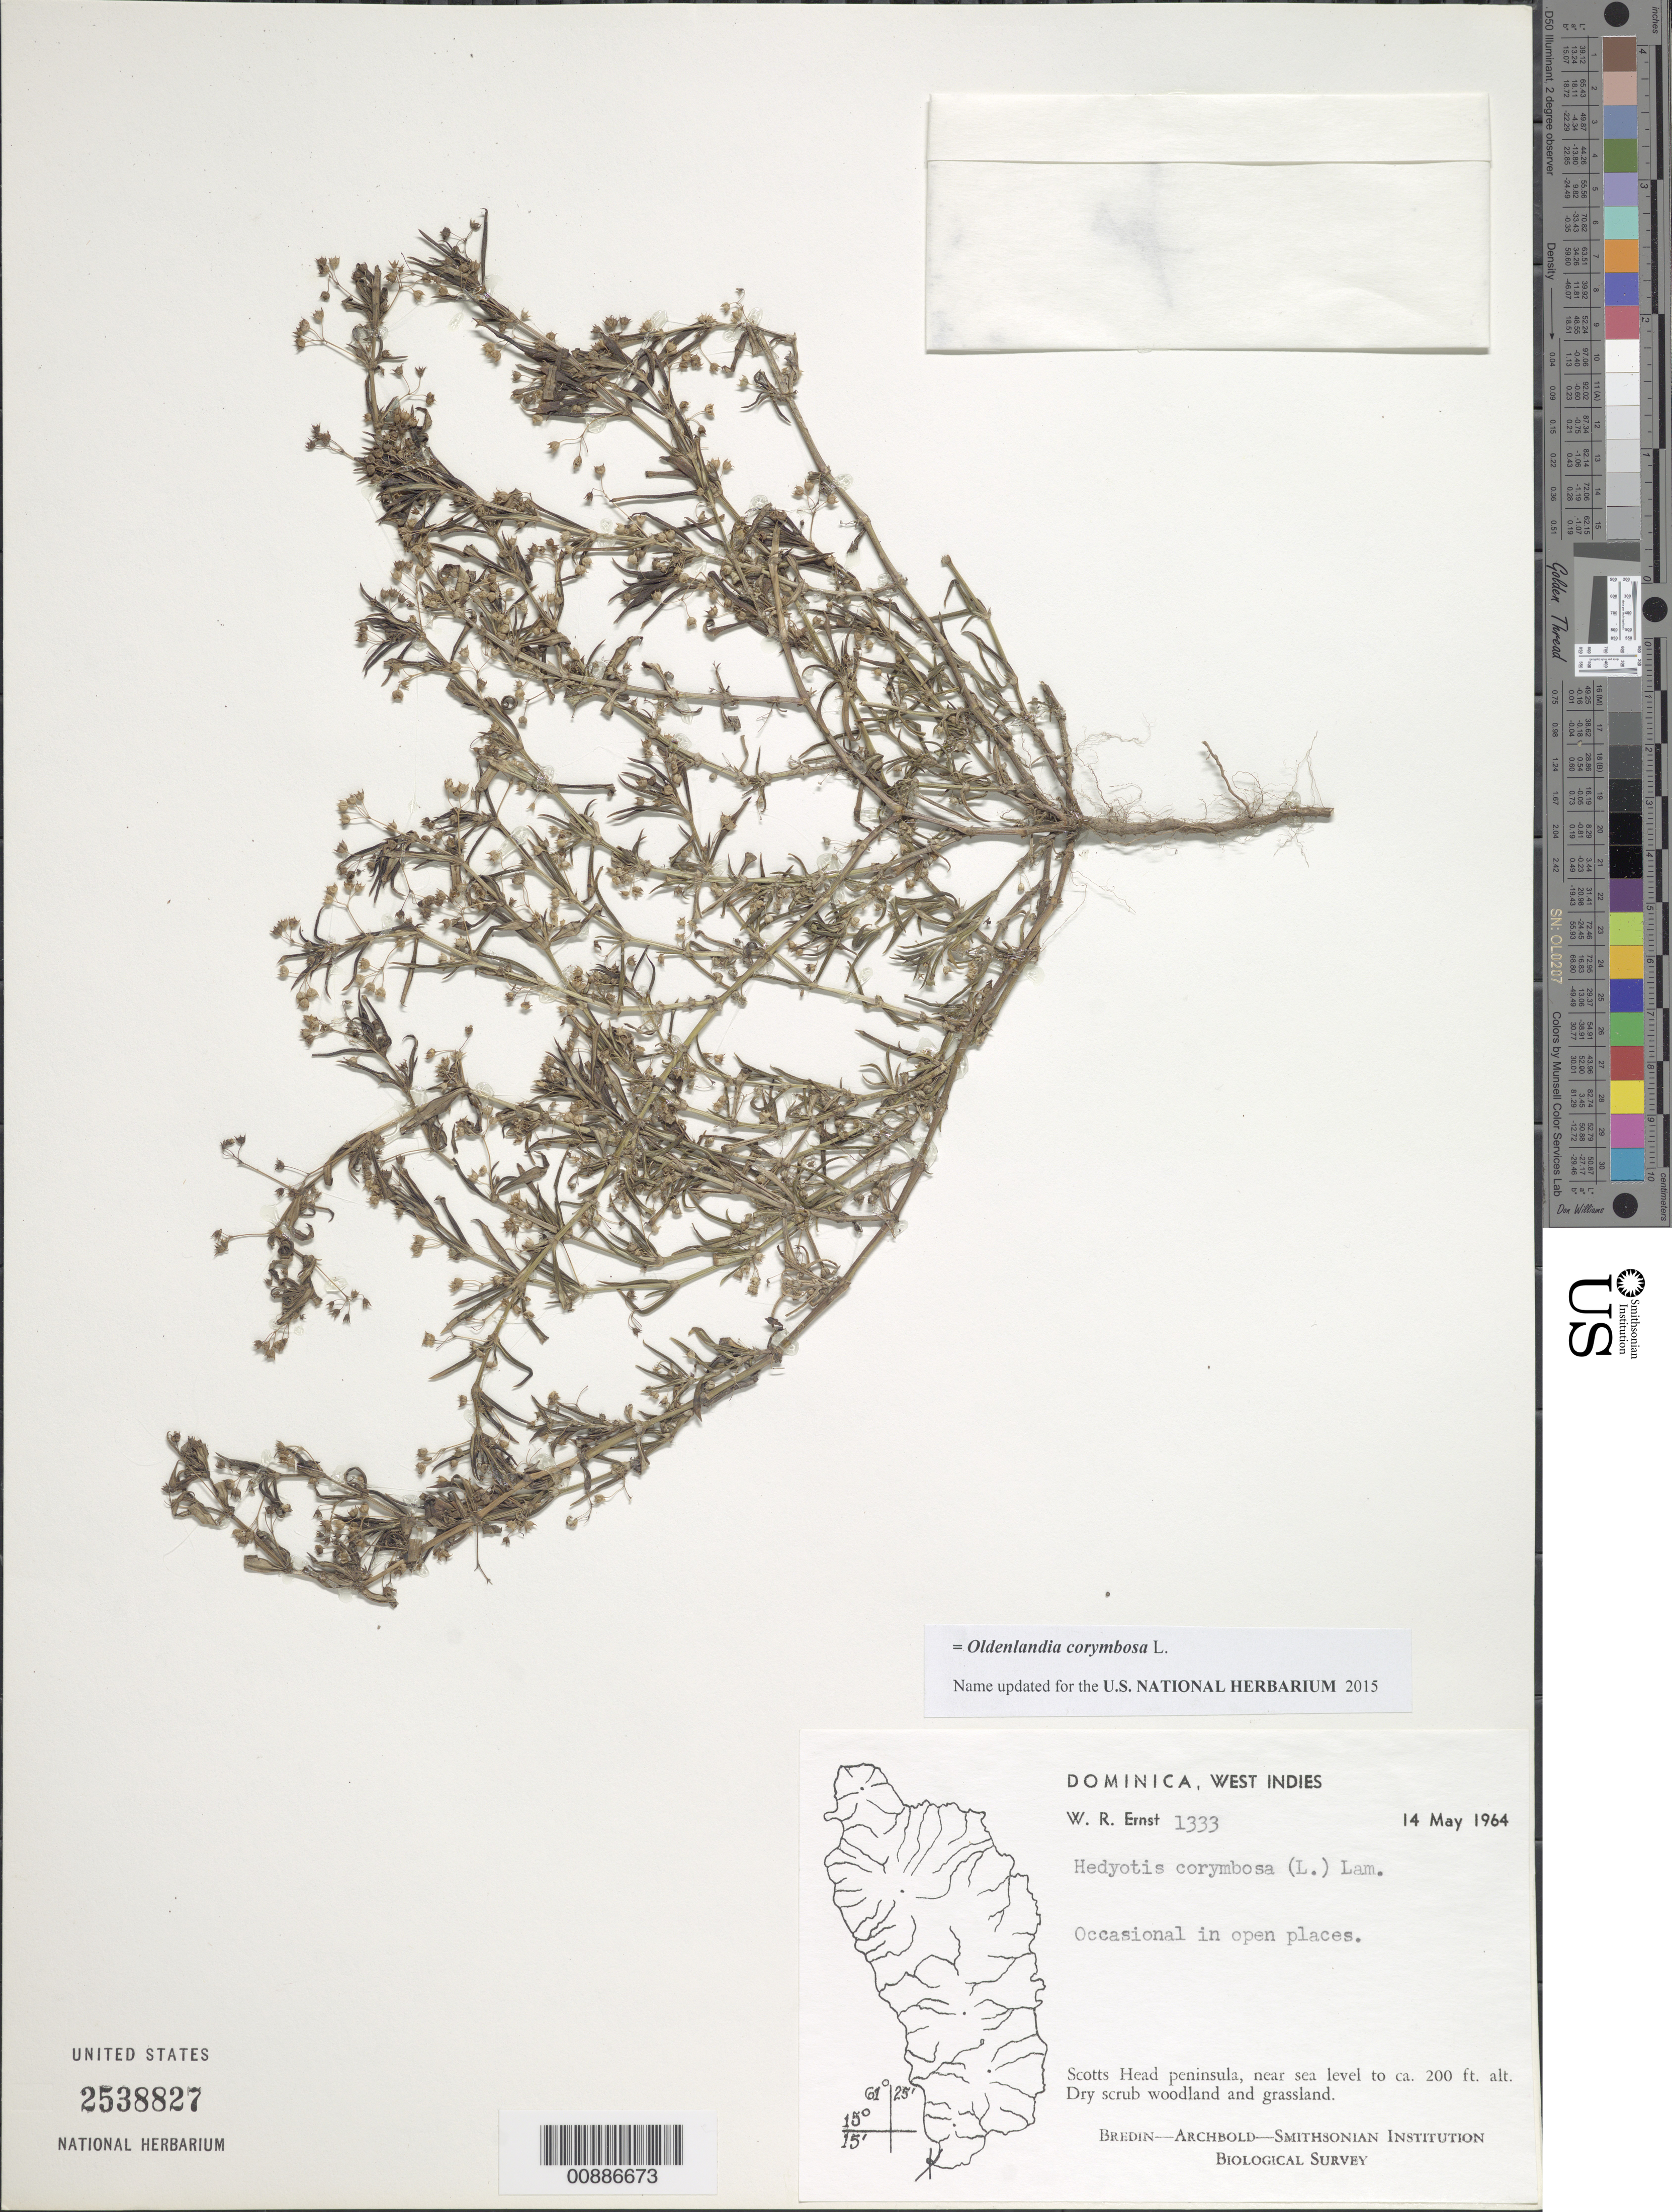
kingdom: Plantae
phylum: Tracheophyta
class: Magnoliopsida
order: Gentianales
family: Rubiaceae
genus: Oldenlandia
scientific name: Oldenlandia corymbosa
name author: L.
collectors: W. R. Ernst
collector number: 1333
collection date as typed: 14 May 1964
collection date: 1964-05-14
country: Dominica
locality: Scotts Head peninsula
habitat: Dry scrub woodland and grassland, in open places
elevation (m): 0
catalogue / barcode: US 2538827